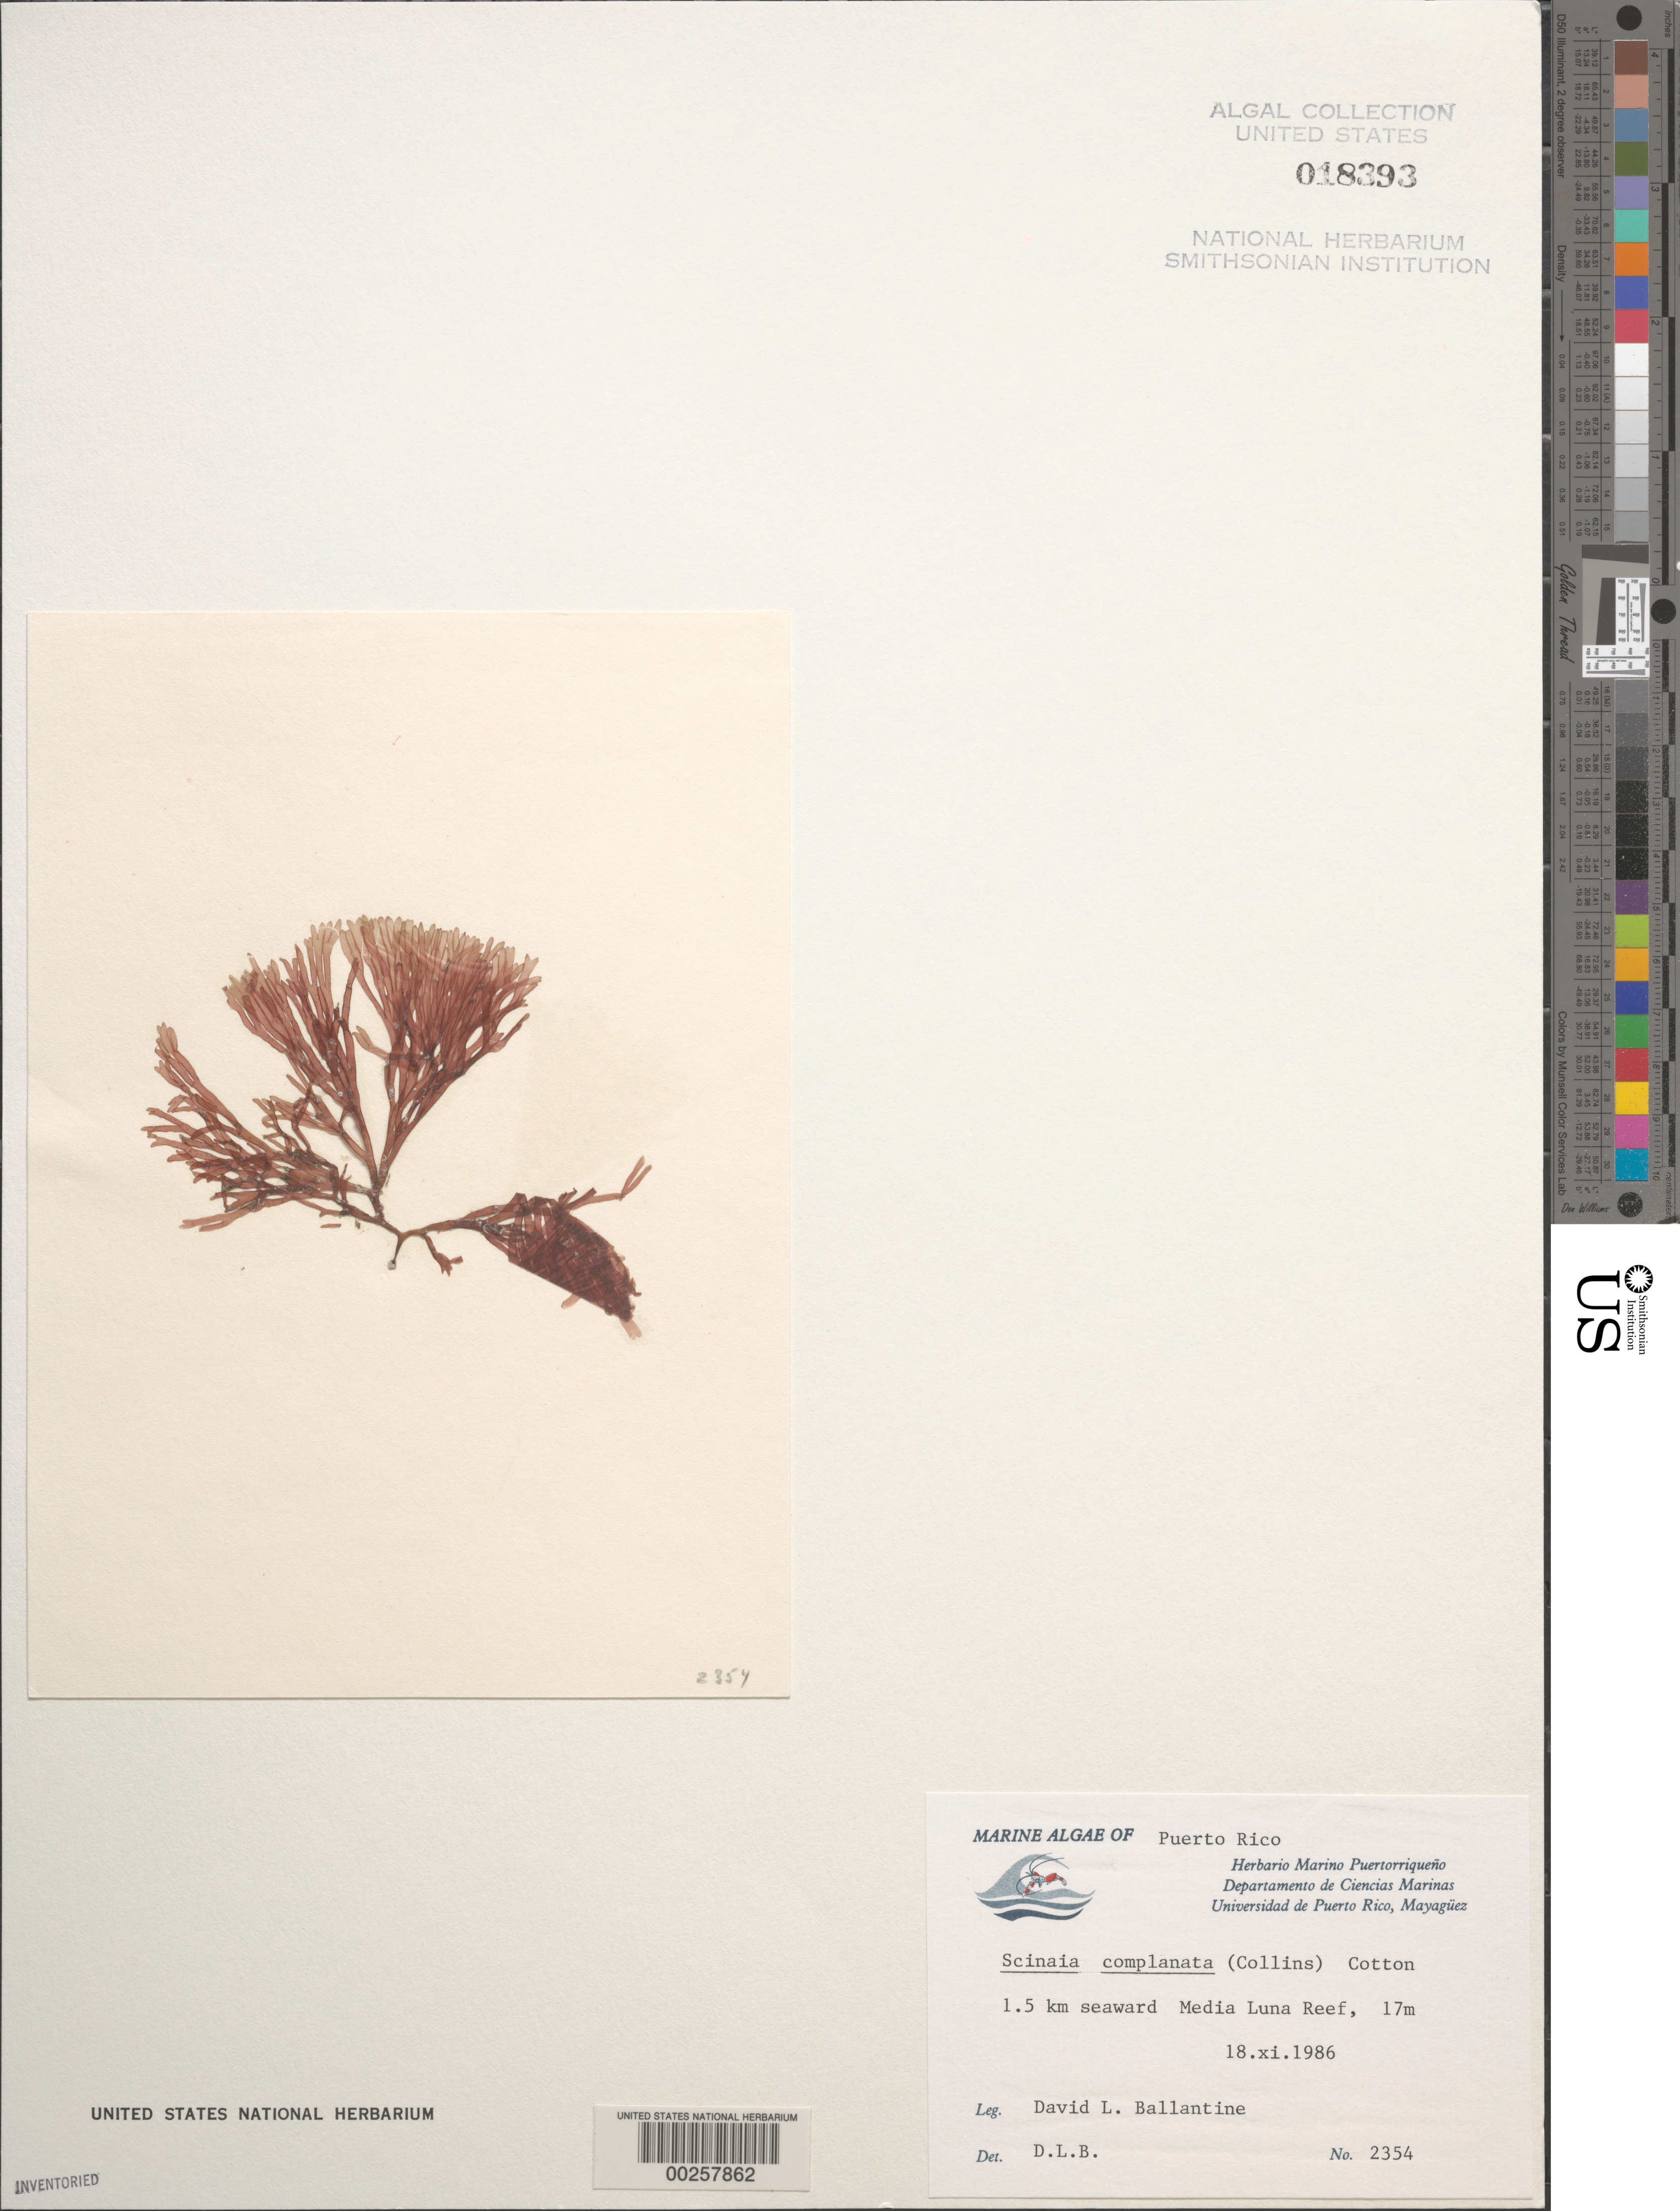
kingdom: Plantae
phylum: Rhodophyta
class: Florideophyceae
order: Nemaliales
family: Scinaiaceae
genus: Scinaia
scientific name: Scinaia complanata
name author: (Collins in Collins et al.) Cotton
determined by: Ballantine, D. L.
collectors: D.L. Ballantine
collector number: DLB 2354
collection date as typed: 18 Nov 1986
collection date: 1986-11-18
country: Puerto Rico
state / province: Lajas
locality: Media Luna Reef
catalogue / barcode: US 18393